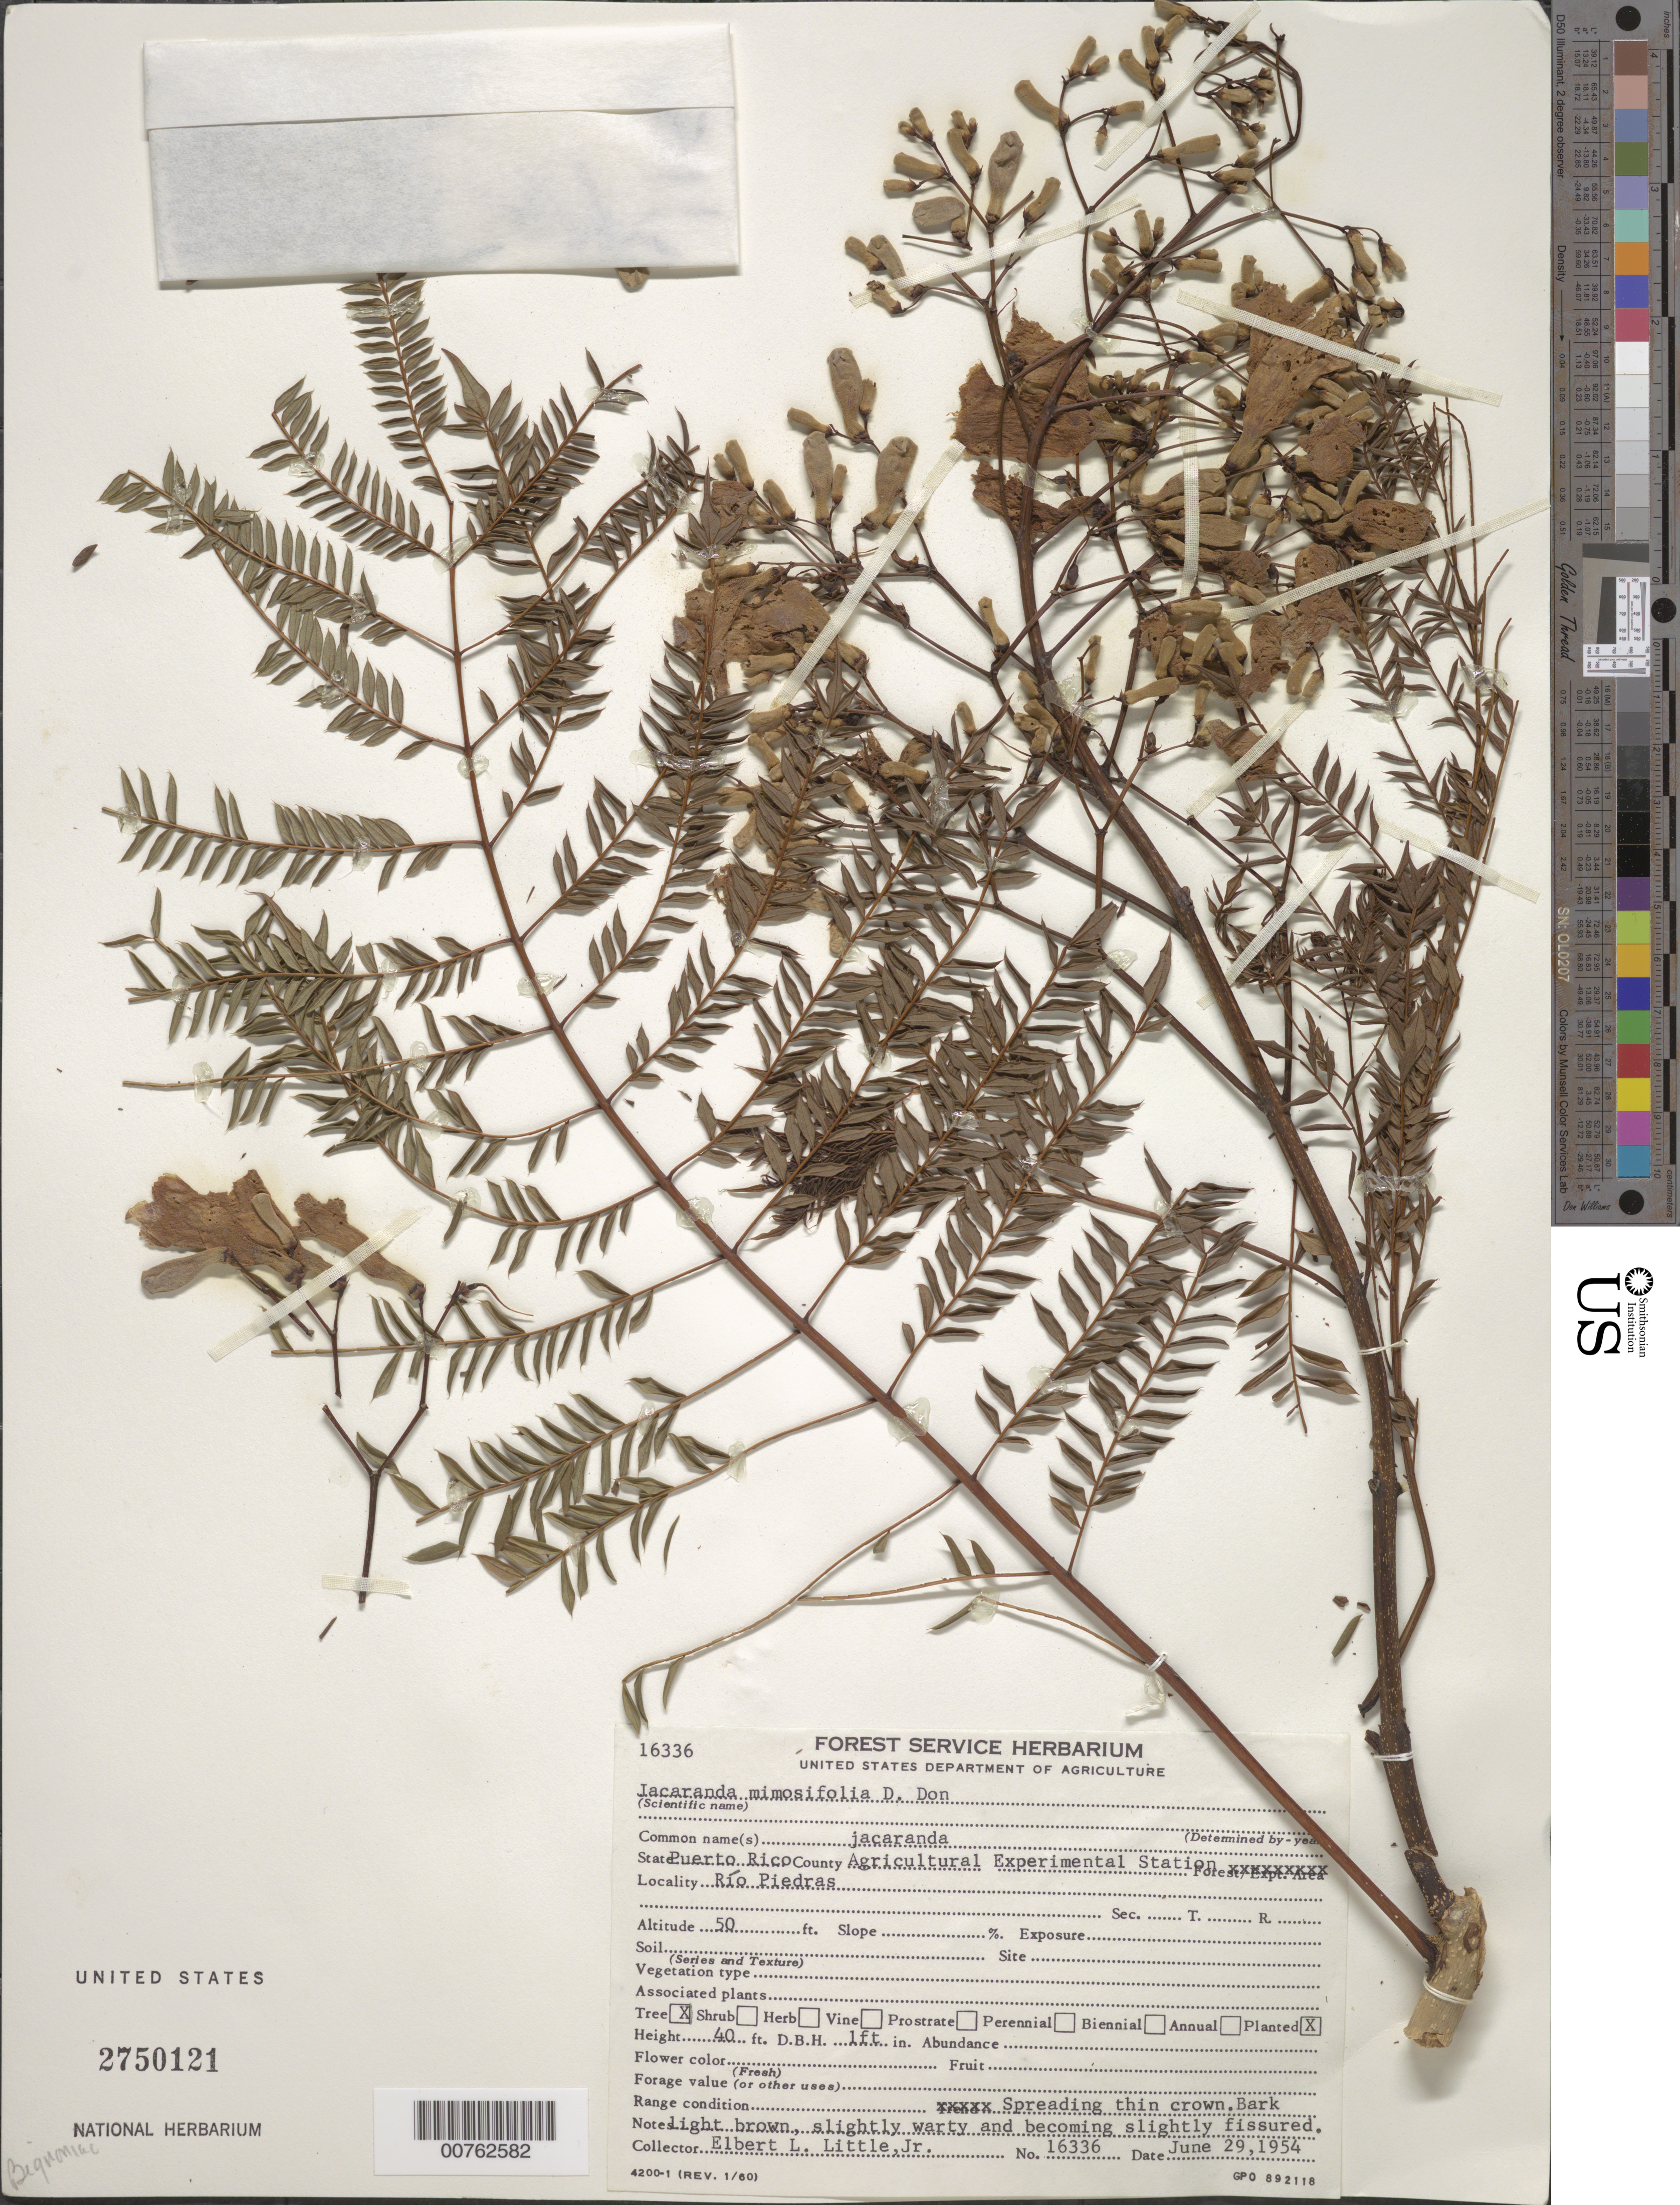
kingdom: Plantae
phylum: Tracheophyta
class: Magnoliopsida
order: Lamiales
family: Bignoniaceae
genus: Jacaranda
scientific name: Jacaranda mimosifolia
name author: D. Don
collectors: E. L. Little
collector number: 16336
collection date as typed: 29 Jun 1954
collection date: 1954-06-29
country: Puerto Rico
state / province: San Juan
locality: Agricultural Experimental Station, Río Piedras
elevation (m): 15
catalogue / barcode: US 2750121